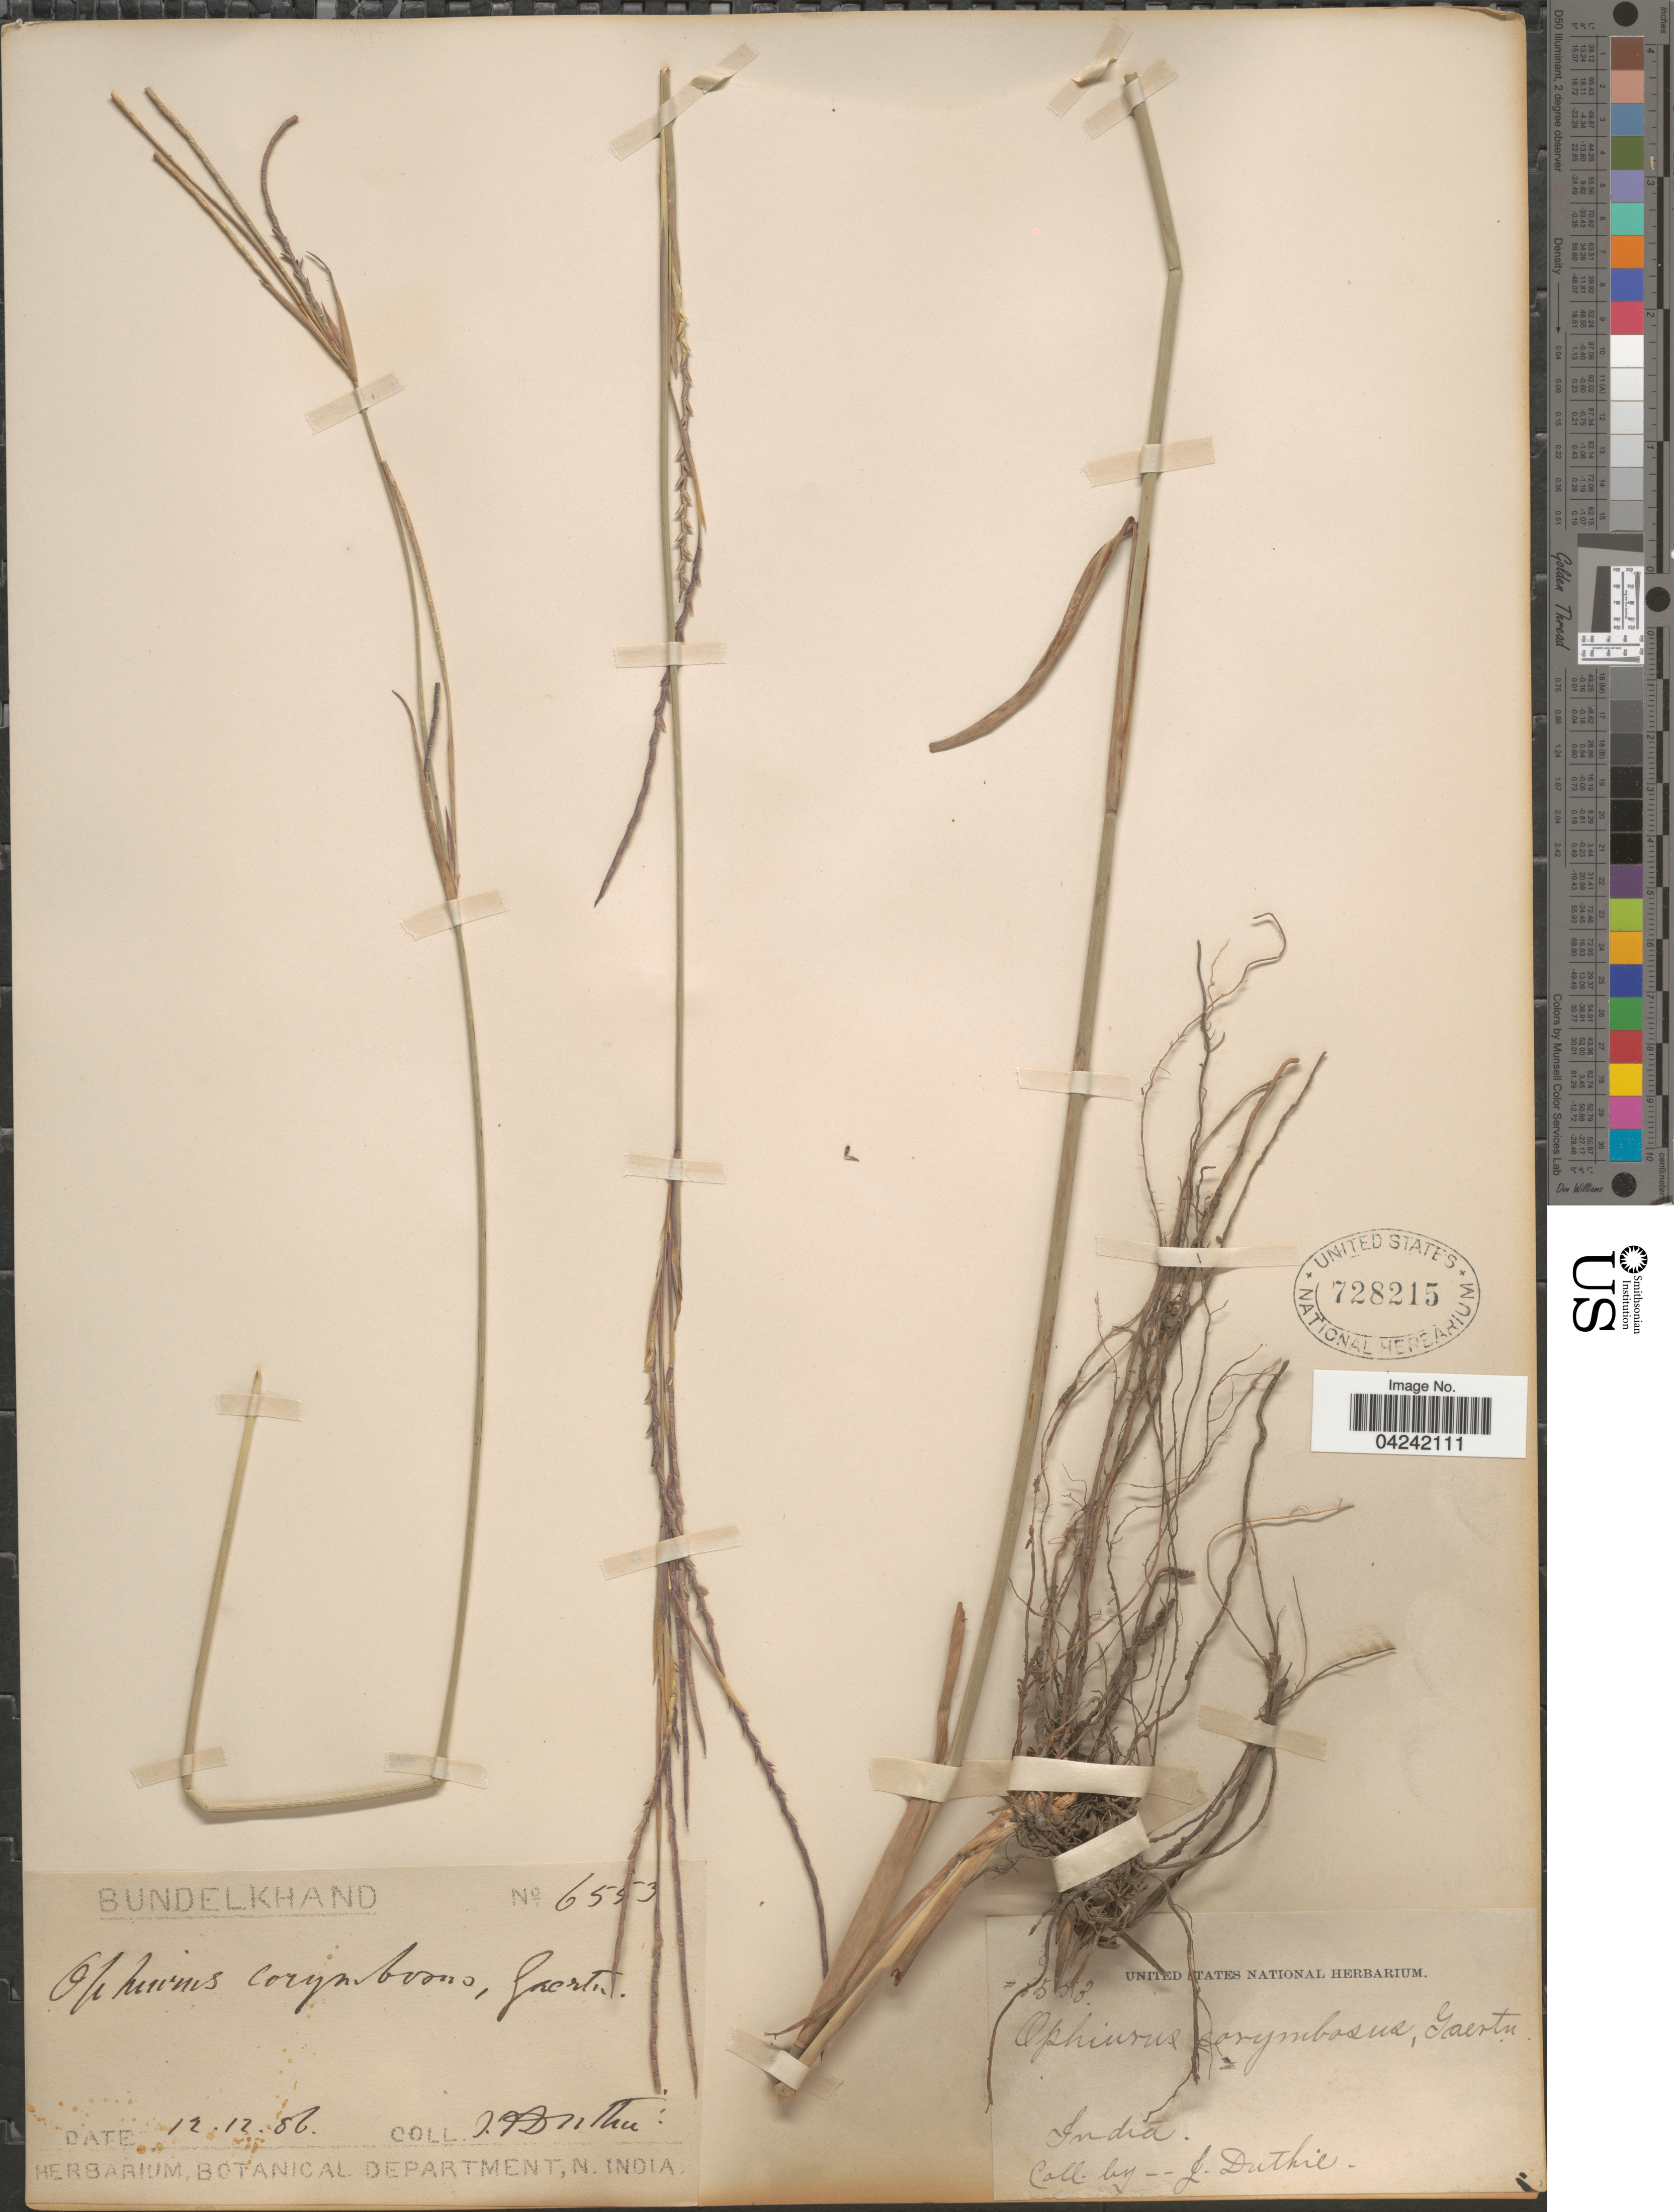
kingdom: Plantae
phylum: Tracheophyta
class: Liliopsida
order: Poales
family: Poaceae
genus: Ophiuros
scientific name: Ophiuros exaltatus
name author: (L.) Kuntze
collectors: J. F. Duthie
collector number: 6553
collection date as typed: Transcribed d/m/y: 12/12/56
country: India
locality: Bundelkhand.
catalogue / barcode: US 728215